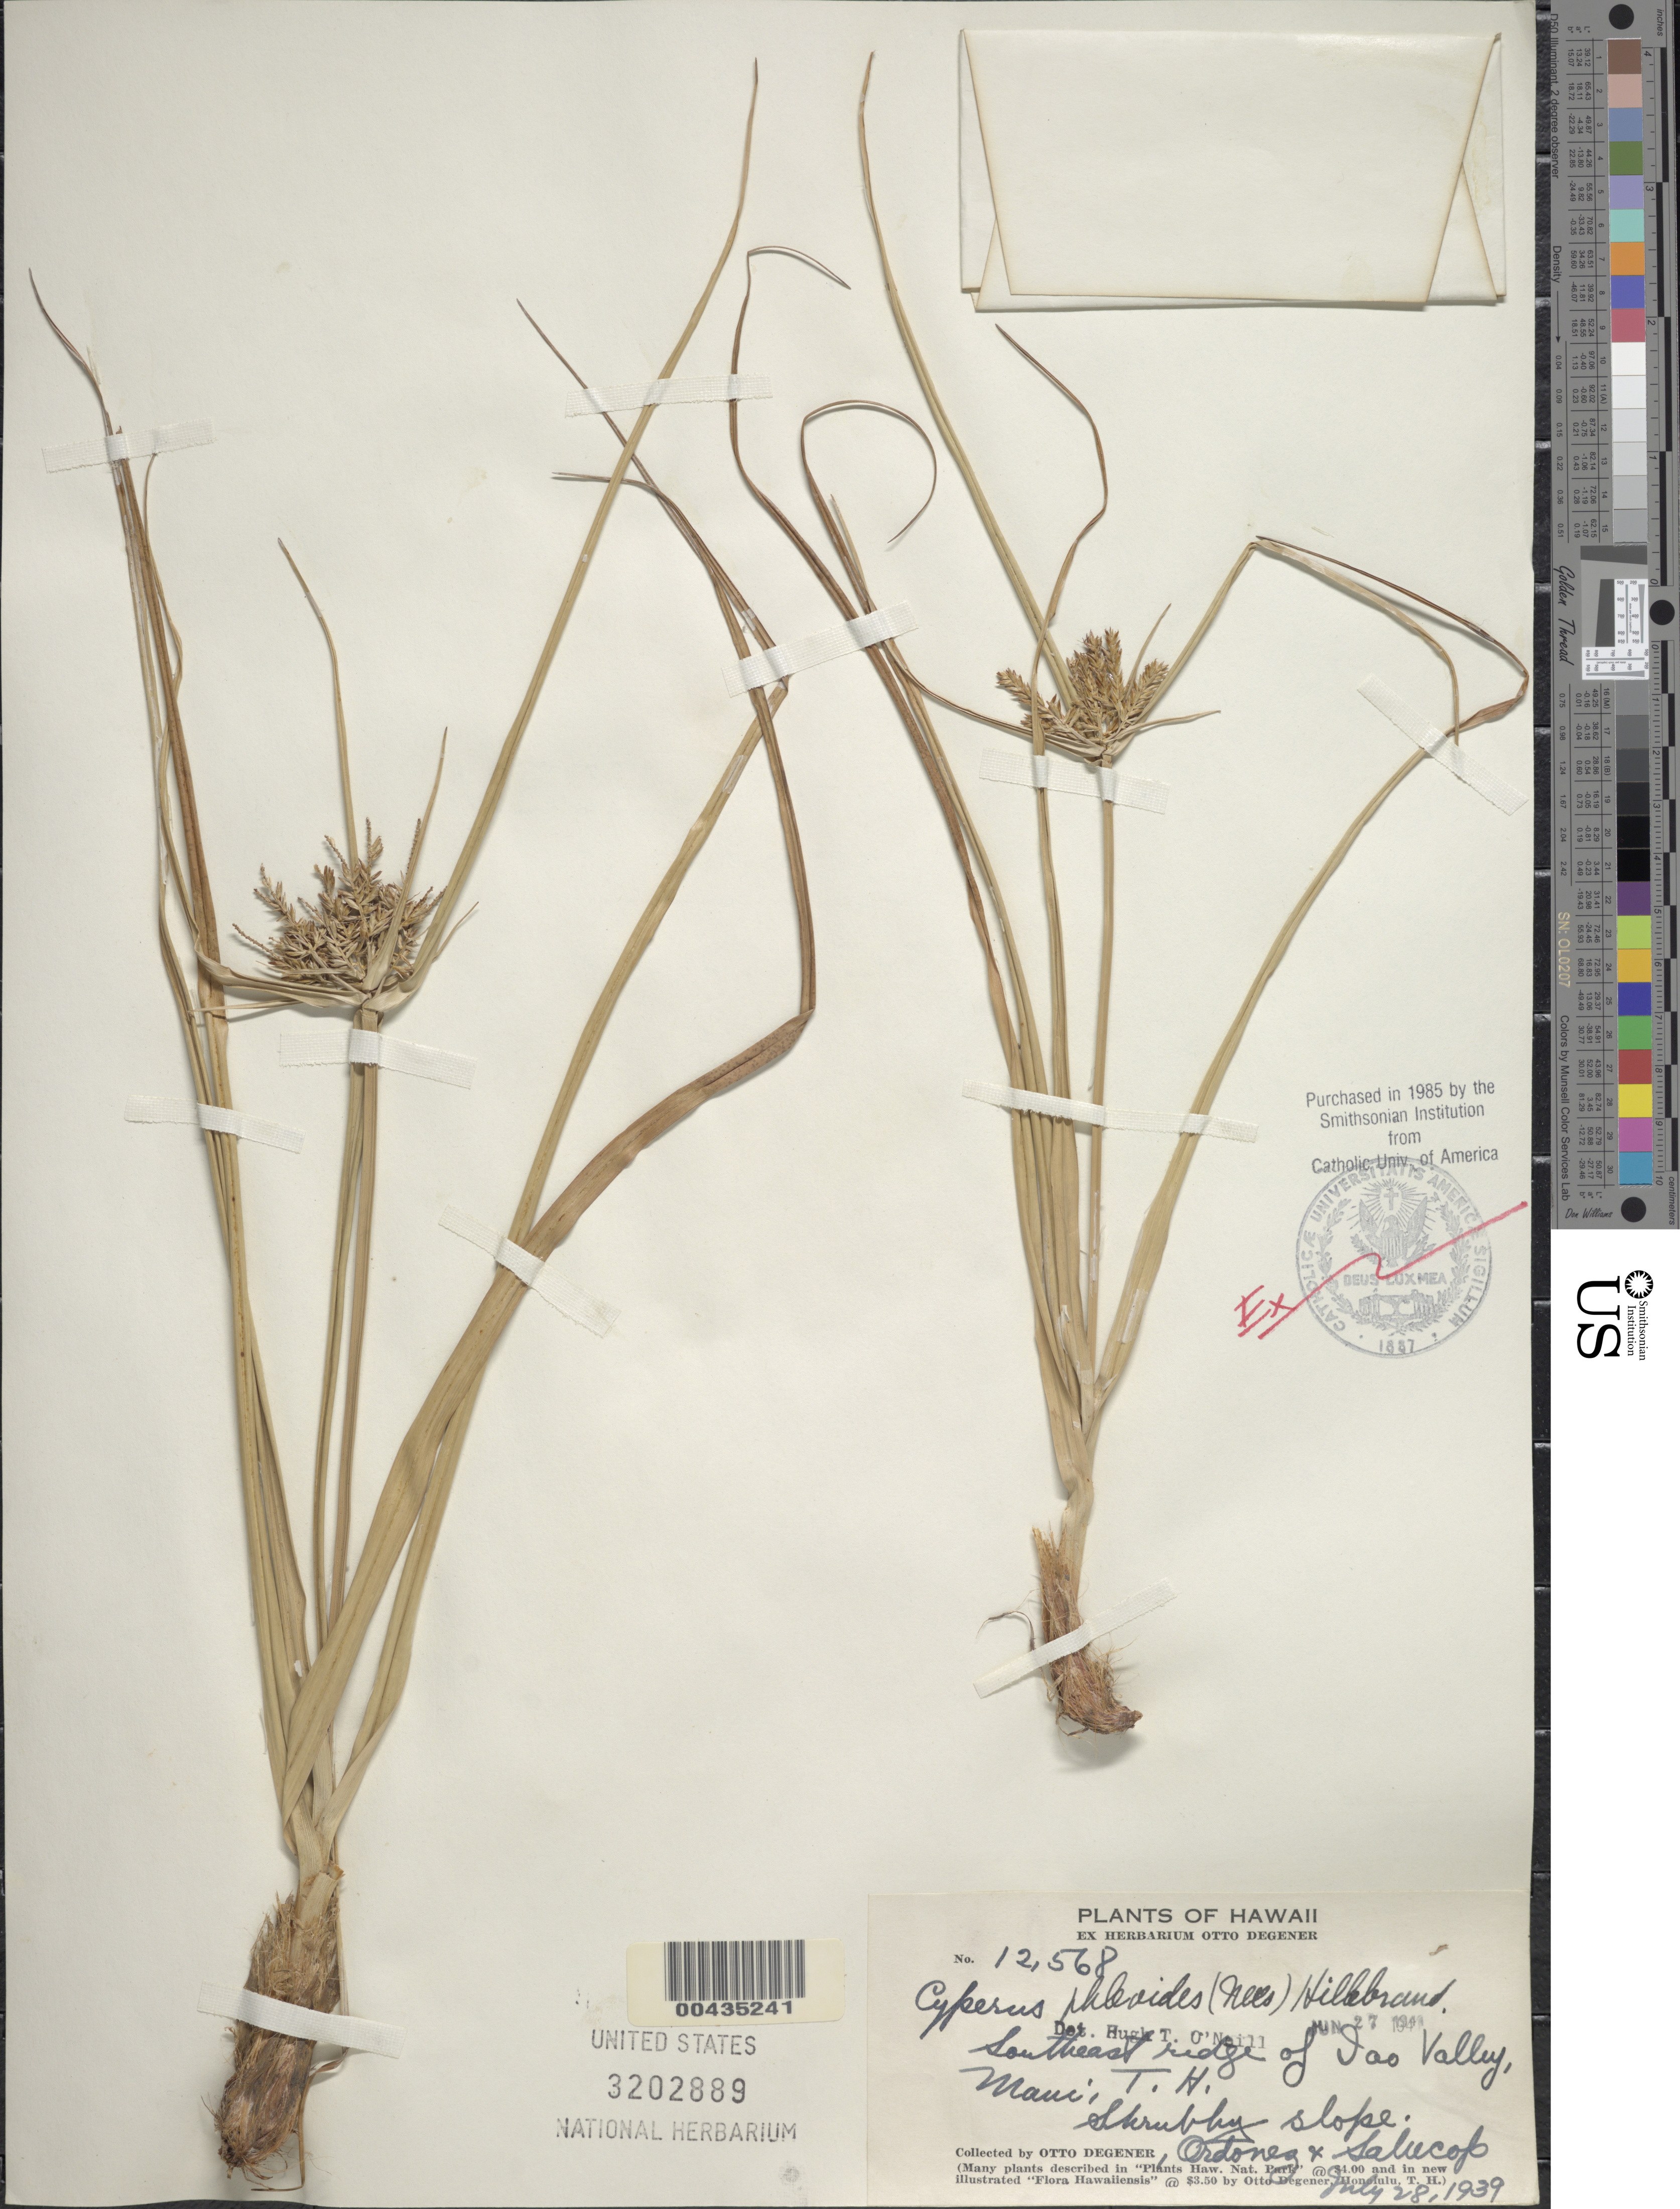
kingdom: Plantae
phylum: Tracheophyta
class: Liliopsida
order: Poales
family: Cyperaceae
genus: Cyperus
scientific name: Cyperus phleoides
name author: (Nees ex Kunth) Hillebr.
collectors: O. Degener, Ordonez & -- Salucop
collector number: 12568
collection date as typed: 28 Jul 1939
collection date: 1939-07-28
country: United States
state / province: Hawaii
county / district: Maui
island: Maui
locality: Southeast ridge of Iao Valley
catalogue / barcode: US 3202889